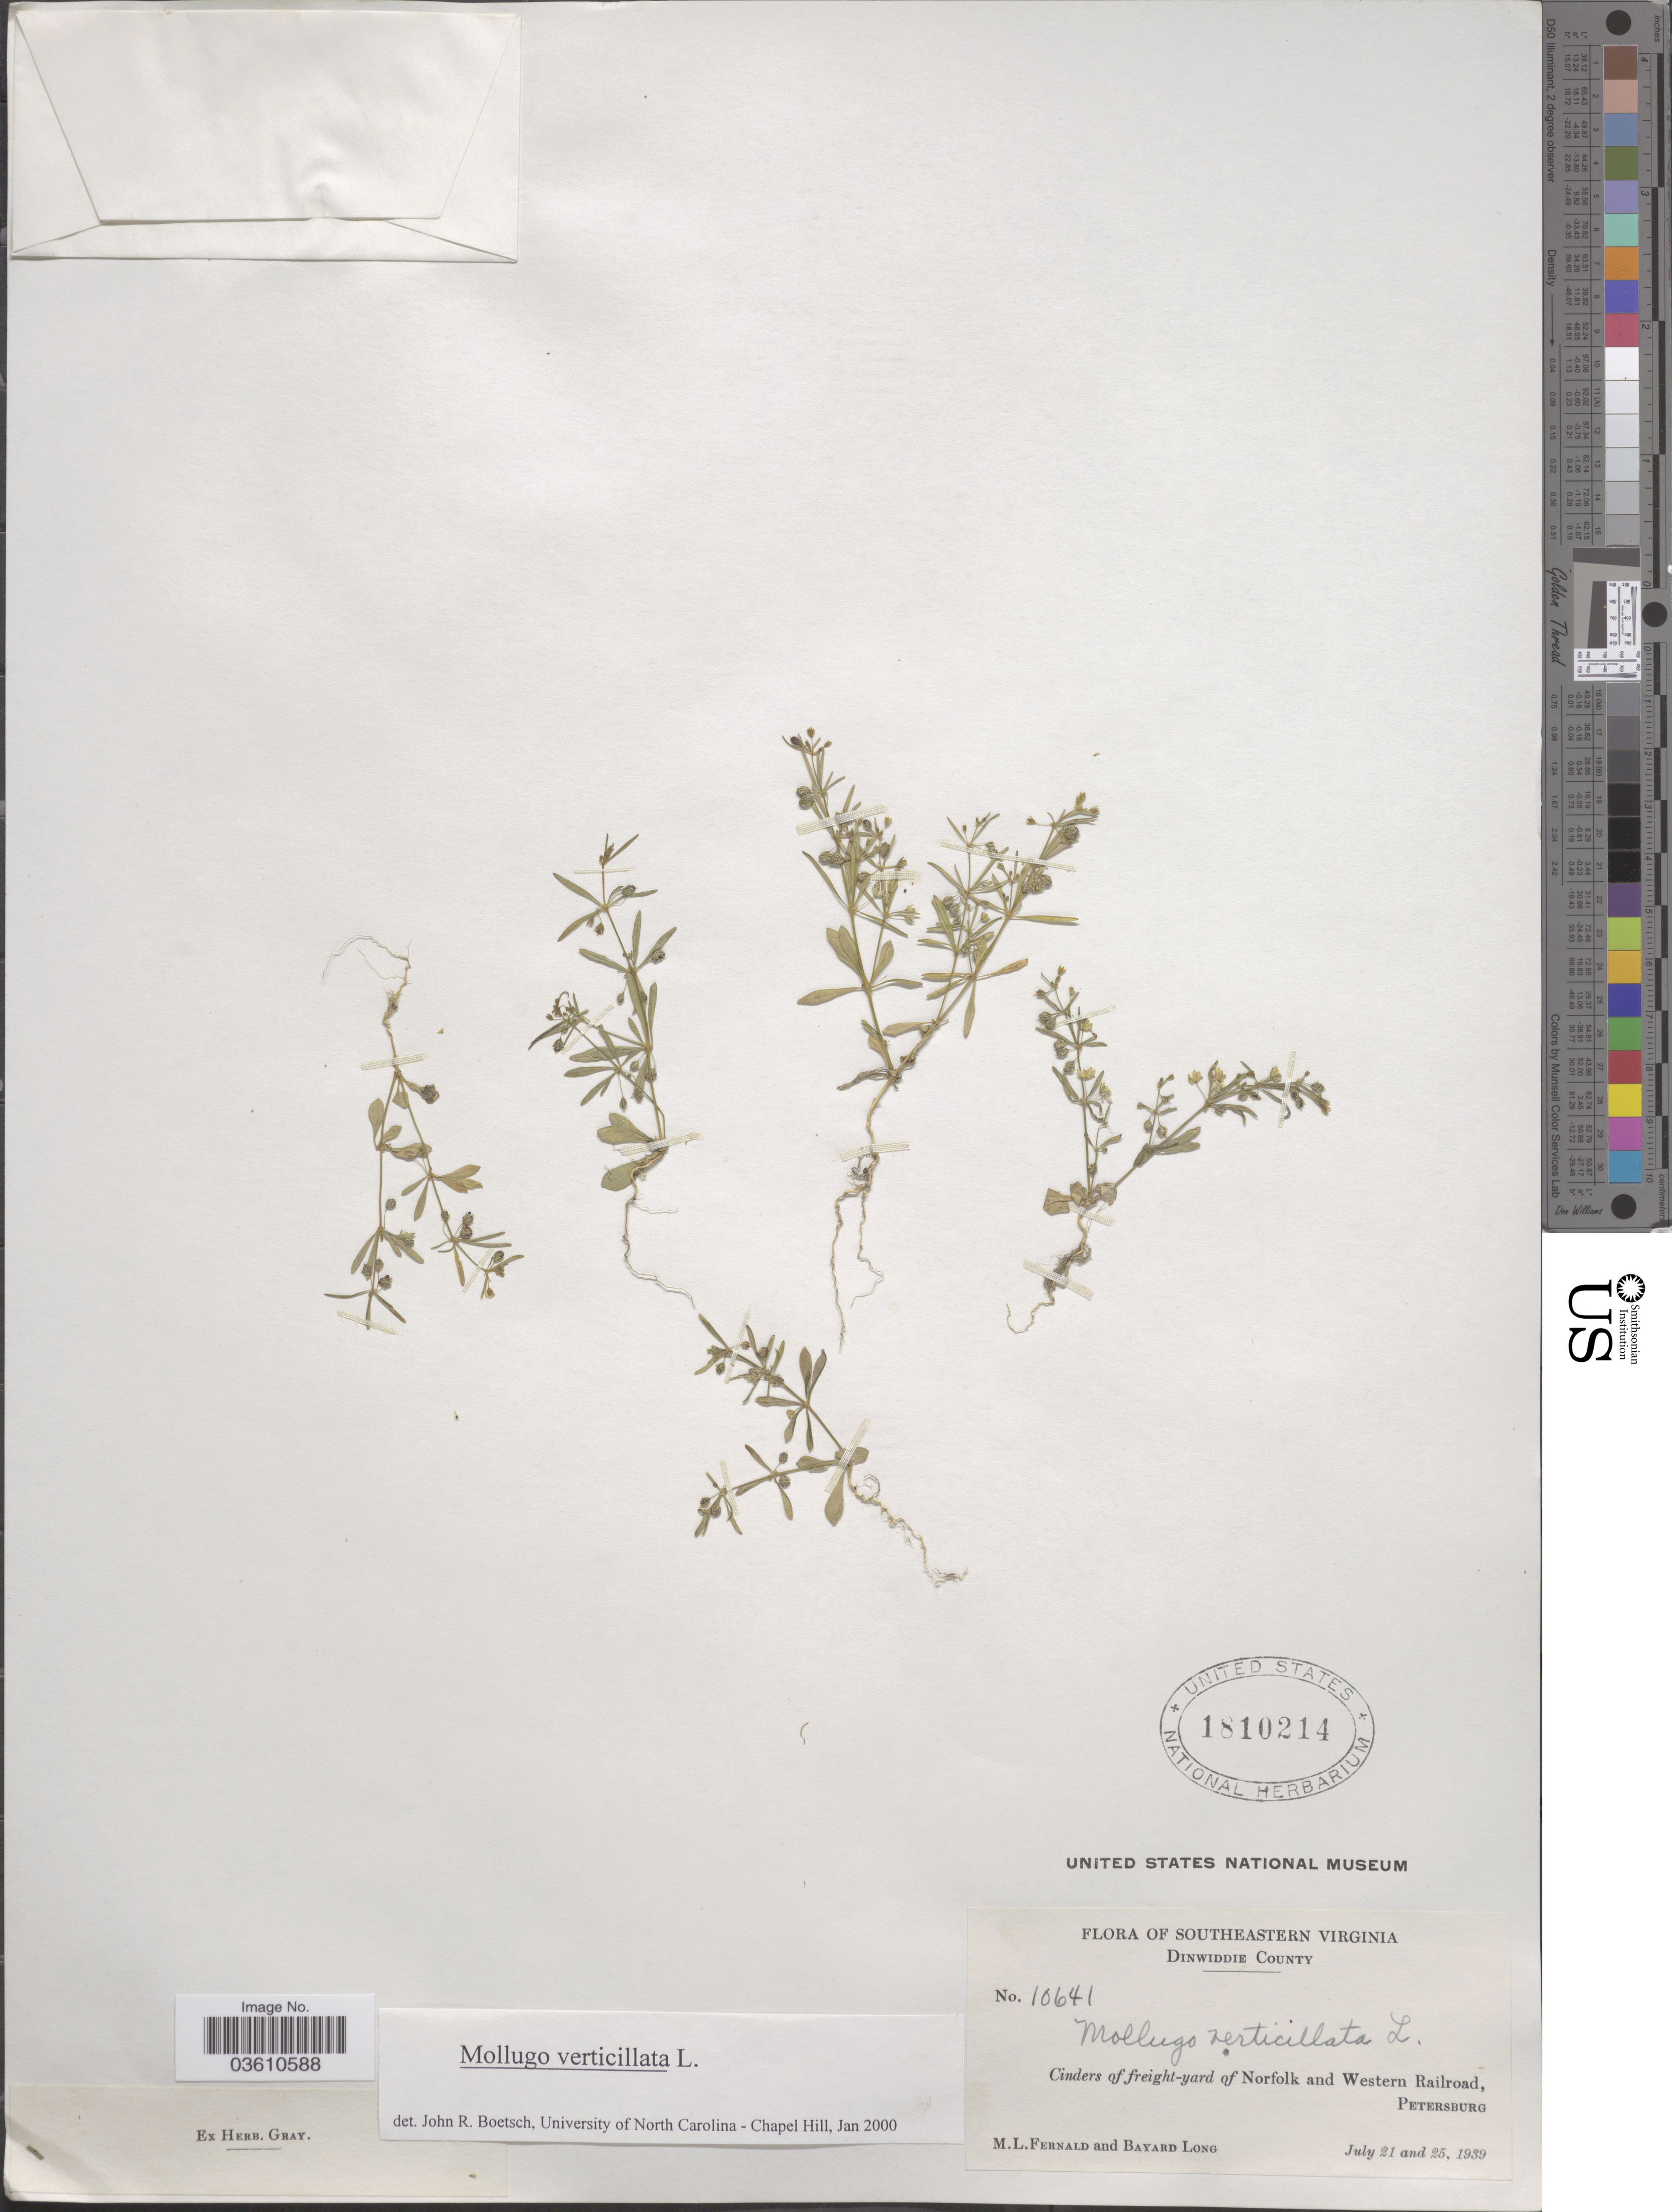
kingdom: Plantae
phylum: Tracheophyta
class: Magnoliopsida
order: Caryophyllales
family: Molluginaceae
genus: Mollugo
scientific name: Mollugo verticillata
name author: L.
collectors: M. L. Fernald & B. Long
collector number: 10641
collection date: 1939-07-21/1939-07-25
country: United States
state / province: Virginia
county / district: Dinwiddie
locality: Southeastern Virginia. Dinwiddie County. Cinders of freight-yard of Norfolk and Western Railroad, Petersburg.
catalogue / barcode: US 1810214